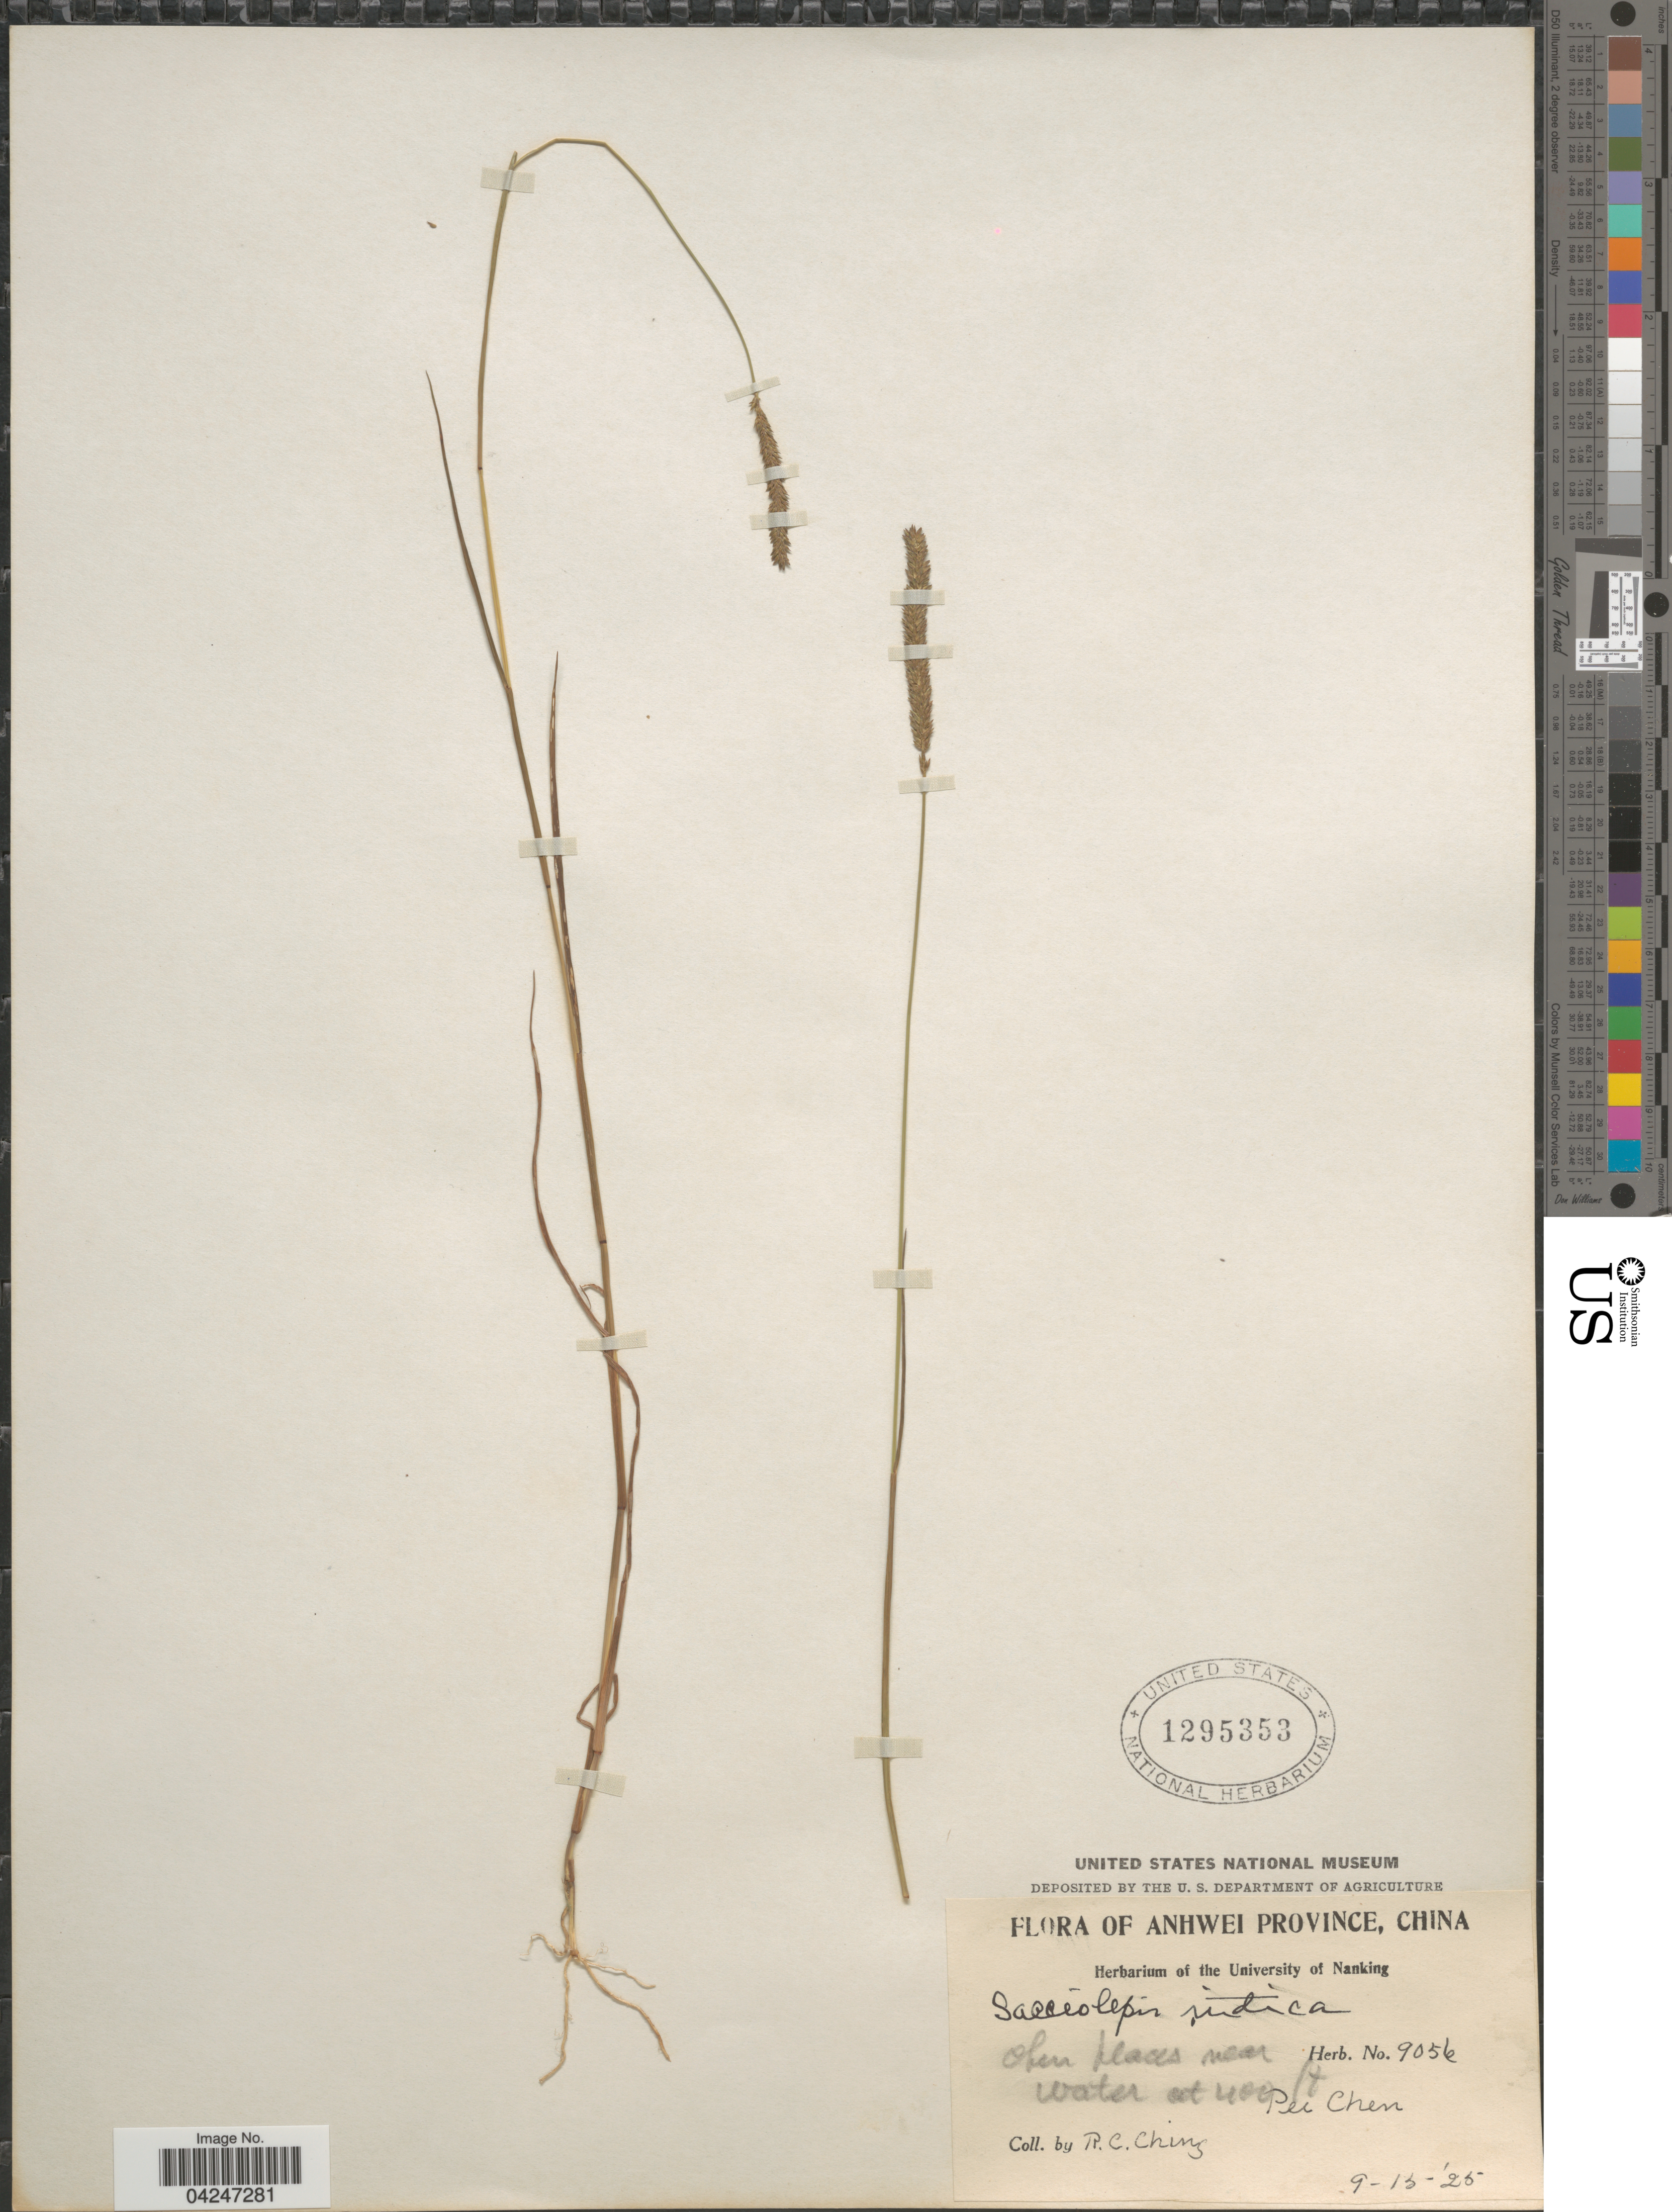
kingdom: Plantae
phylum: Tracheophyta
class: Liliopsida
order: Poales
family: Poaceae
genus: Sacciolepis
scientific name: Sacciolepis indica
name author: (L.) Chase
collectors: R. C. Ching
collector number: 9056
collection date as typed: Transcribed d/m/y: 15/9/25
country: China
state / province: Anhui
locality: Anhwei Province. Pei Chen.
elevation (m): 122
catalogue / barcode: US 1295353